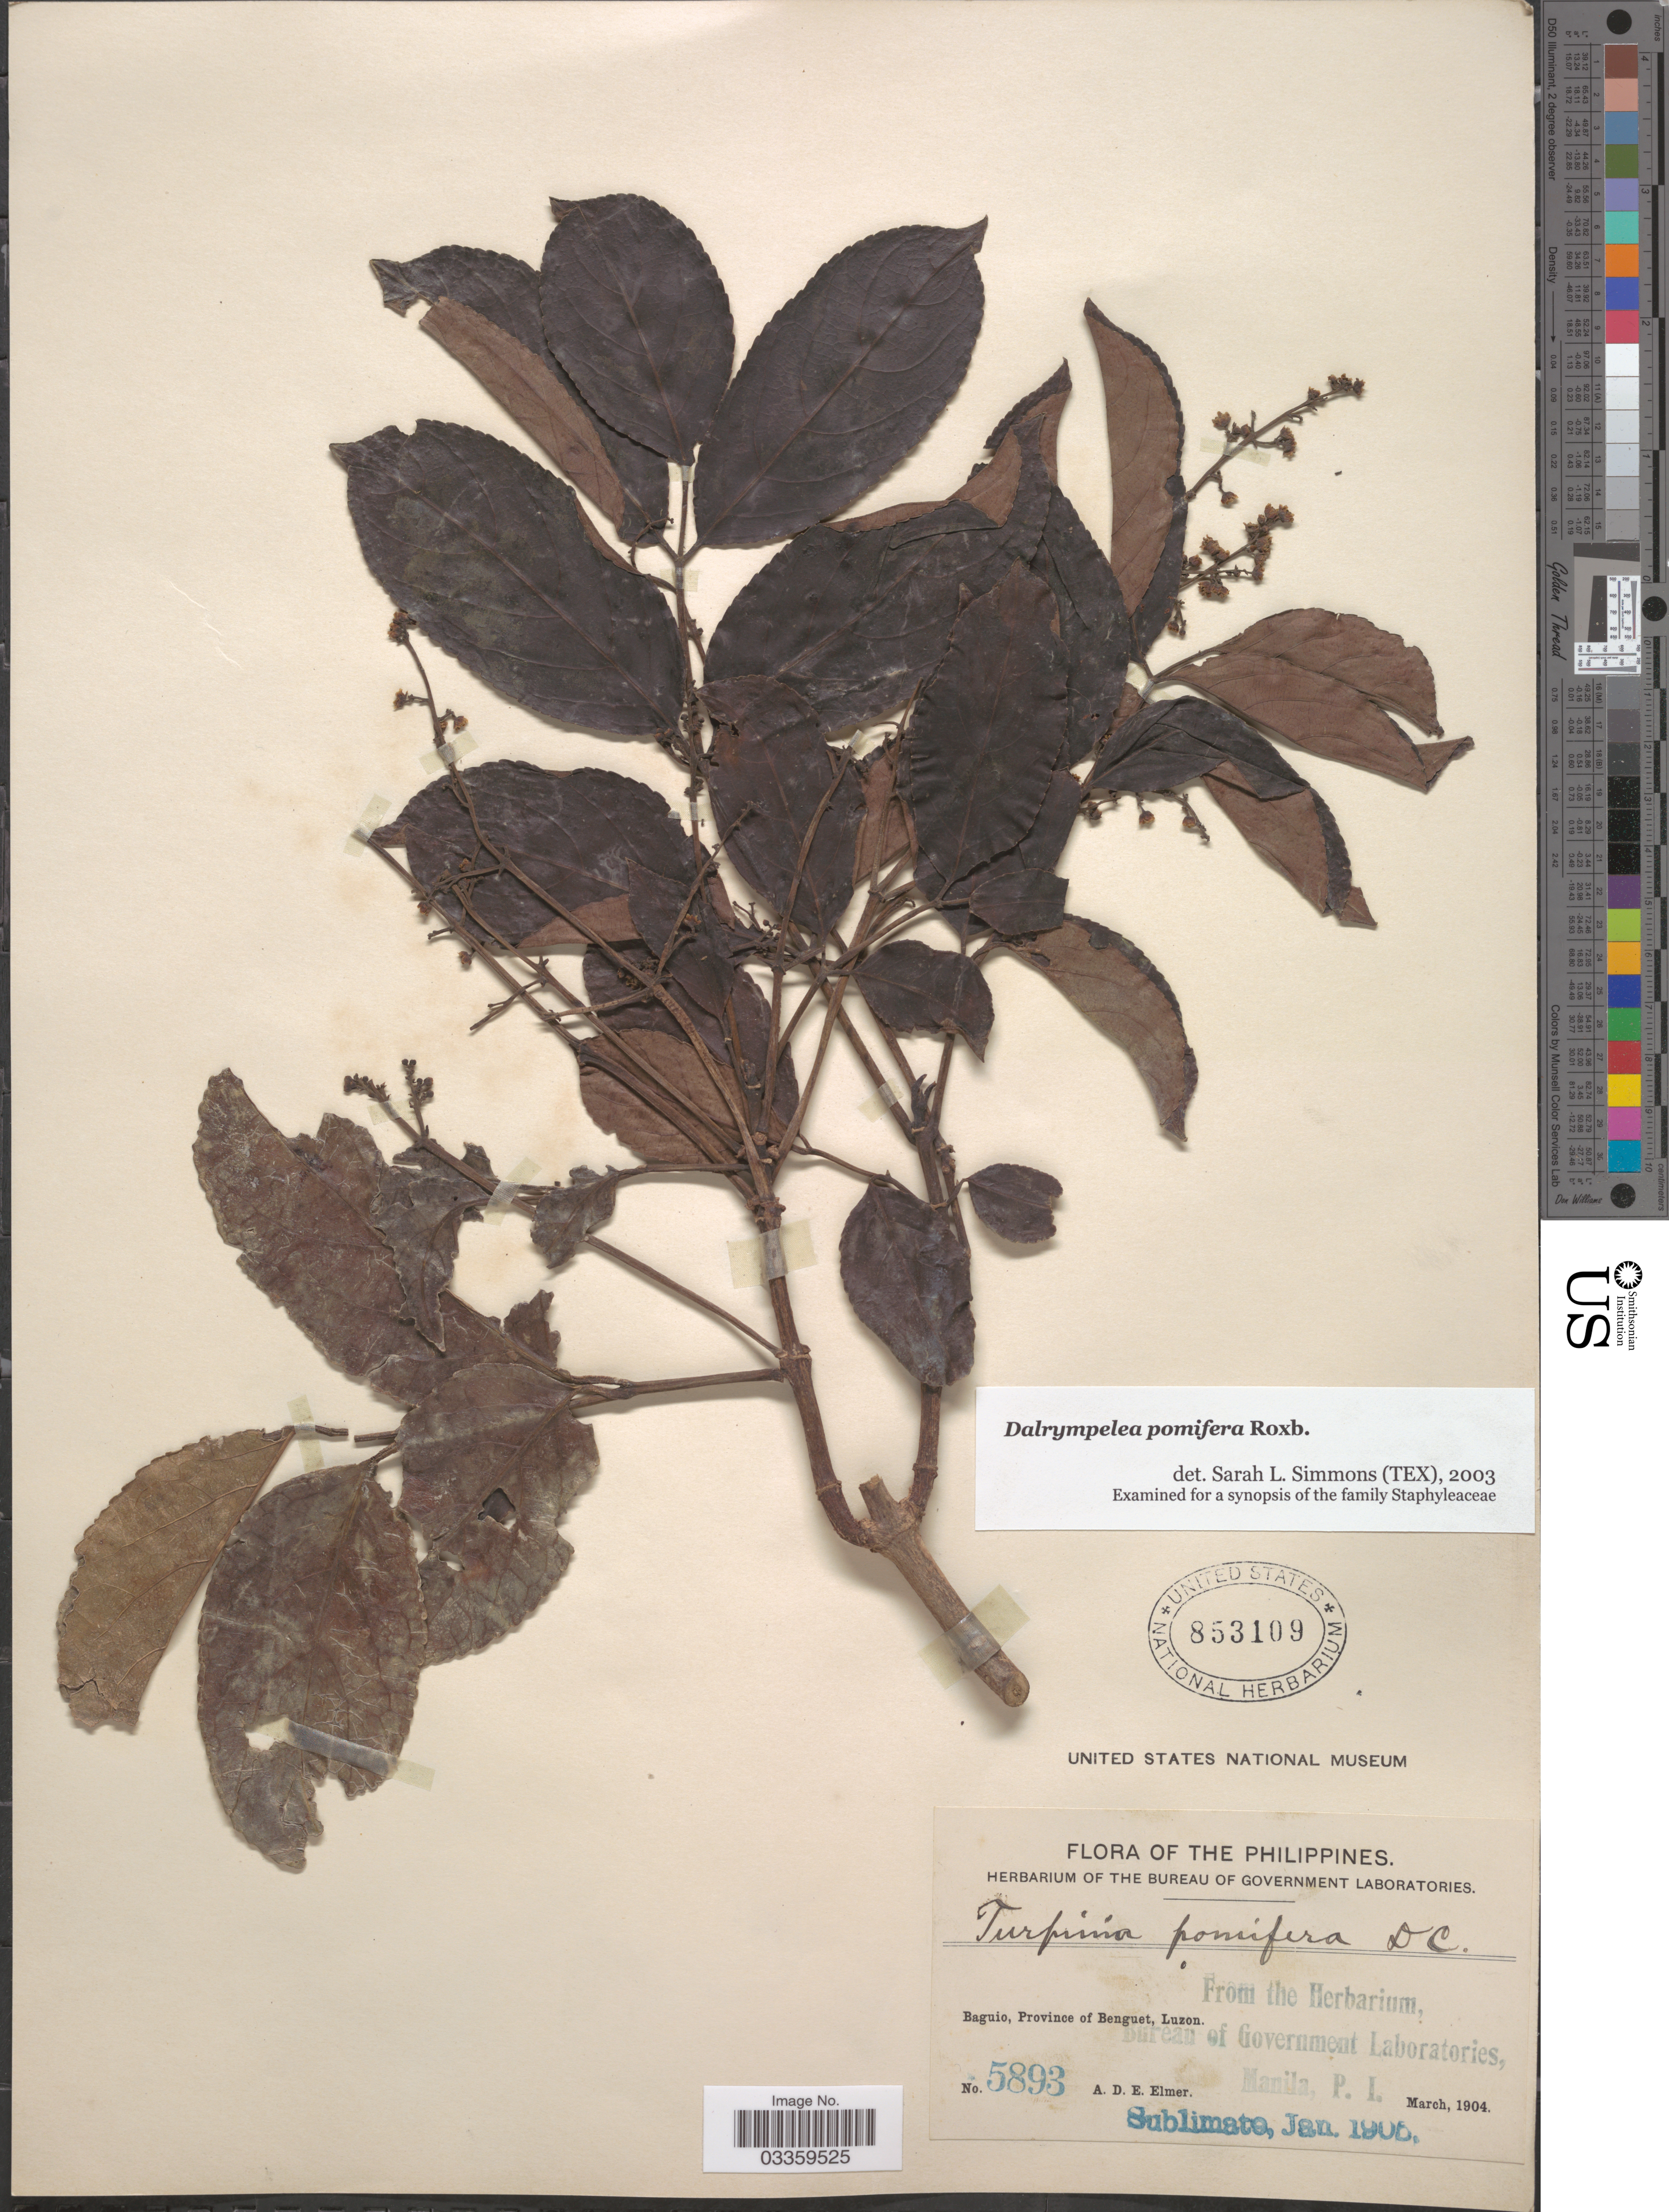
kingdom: Plantae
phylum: Tracheophyta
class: Magnoliopsida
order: Crossosomatales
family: Staphyleaceae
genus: Dalrympelea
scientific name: Dalrympelea pomifera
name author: Roxb.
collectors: A. D. E. Elmer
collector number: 5893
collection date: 1904-03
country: Philippines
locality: Baguio, Province of Benguet, Luzon.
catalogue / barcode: US 853109